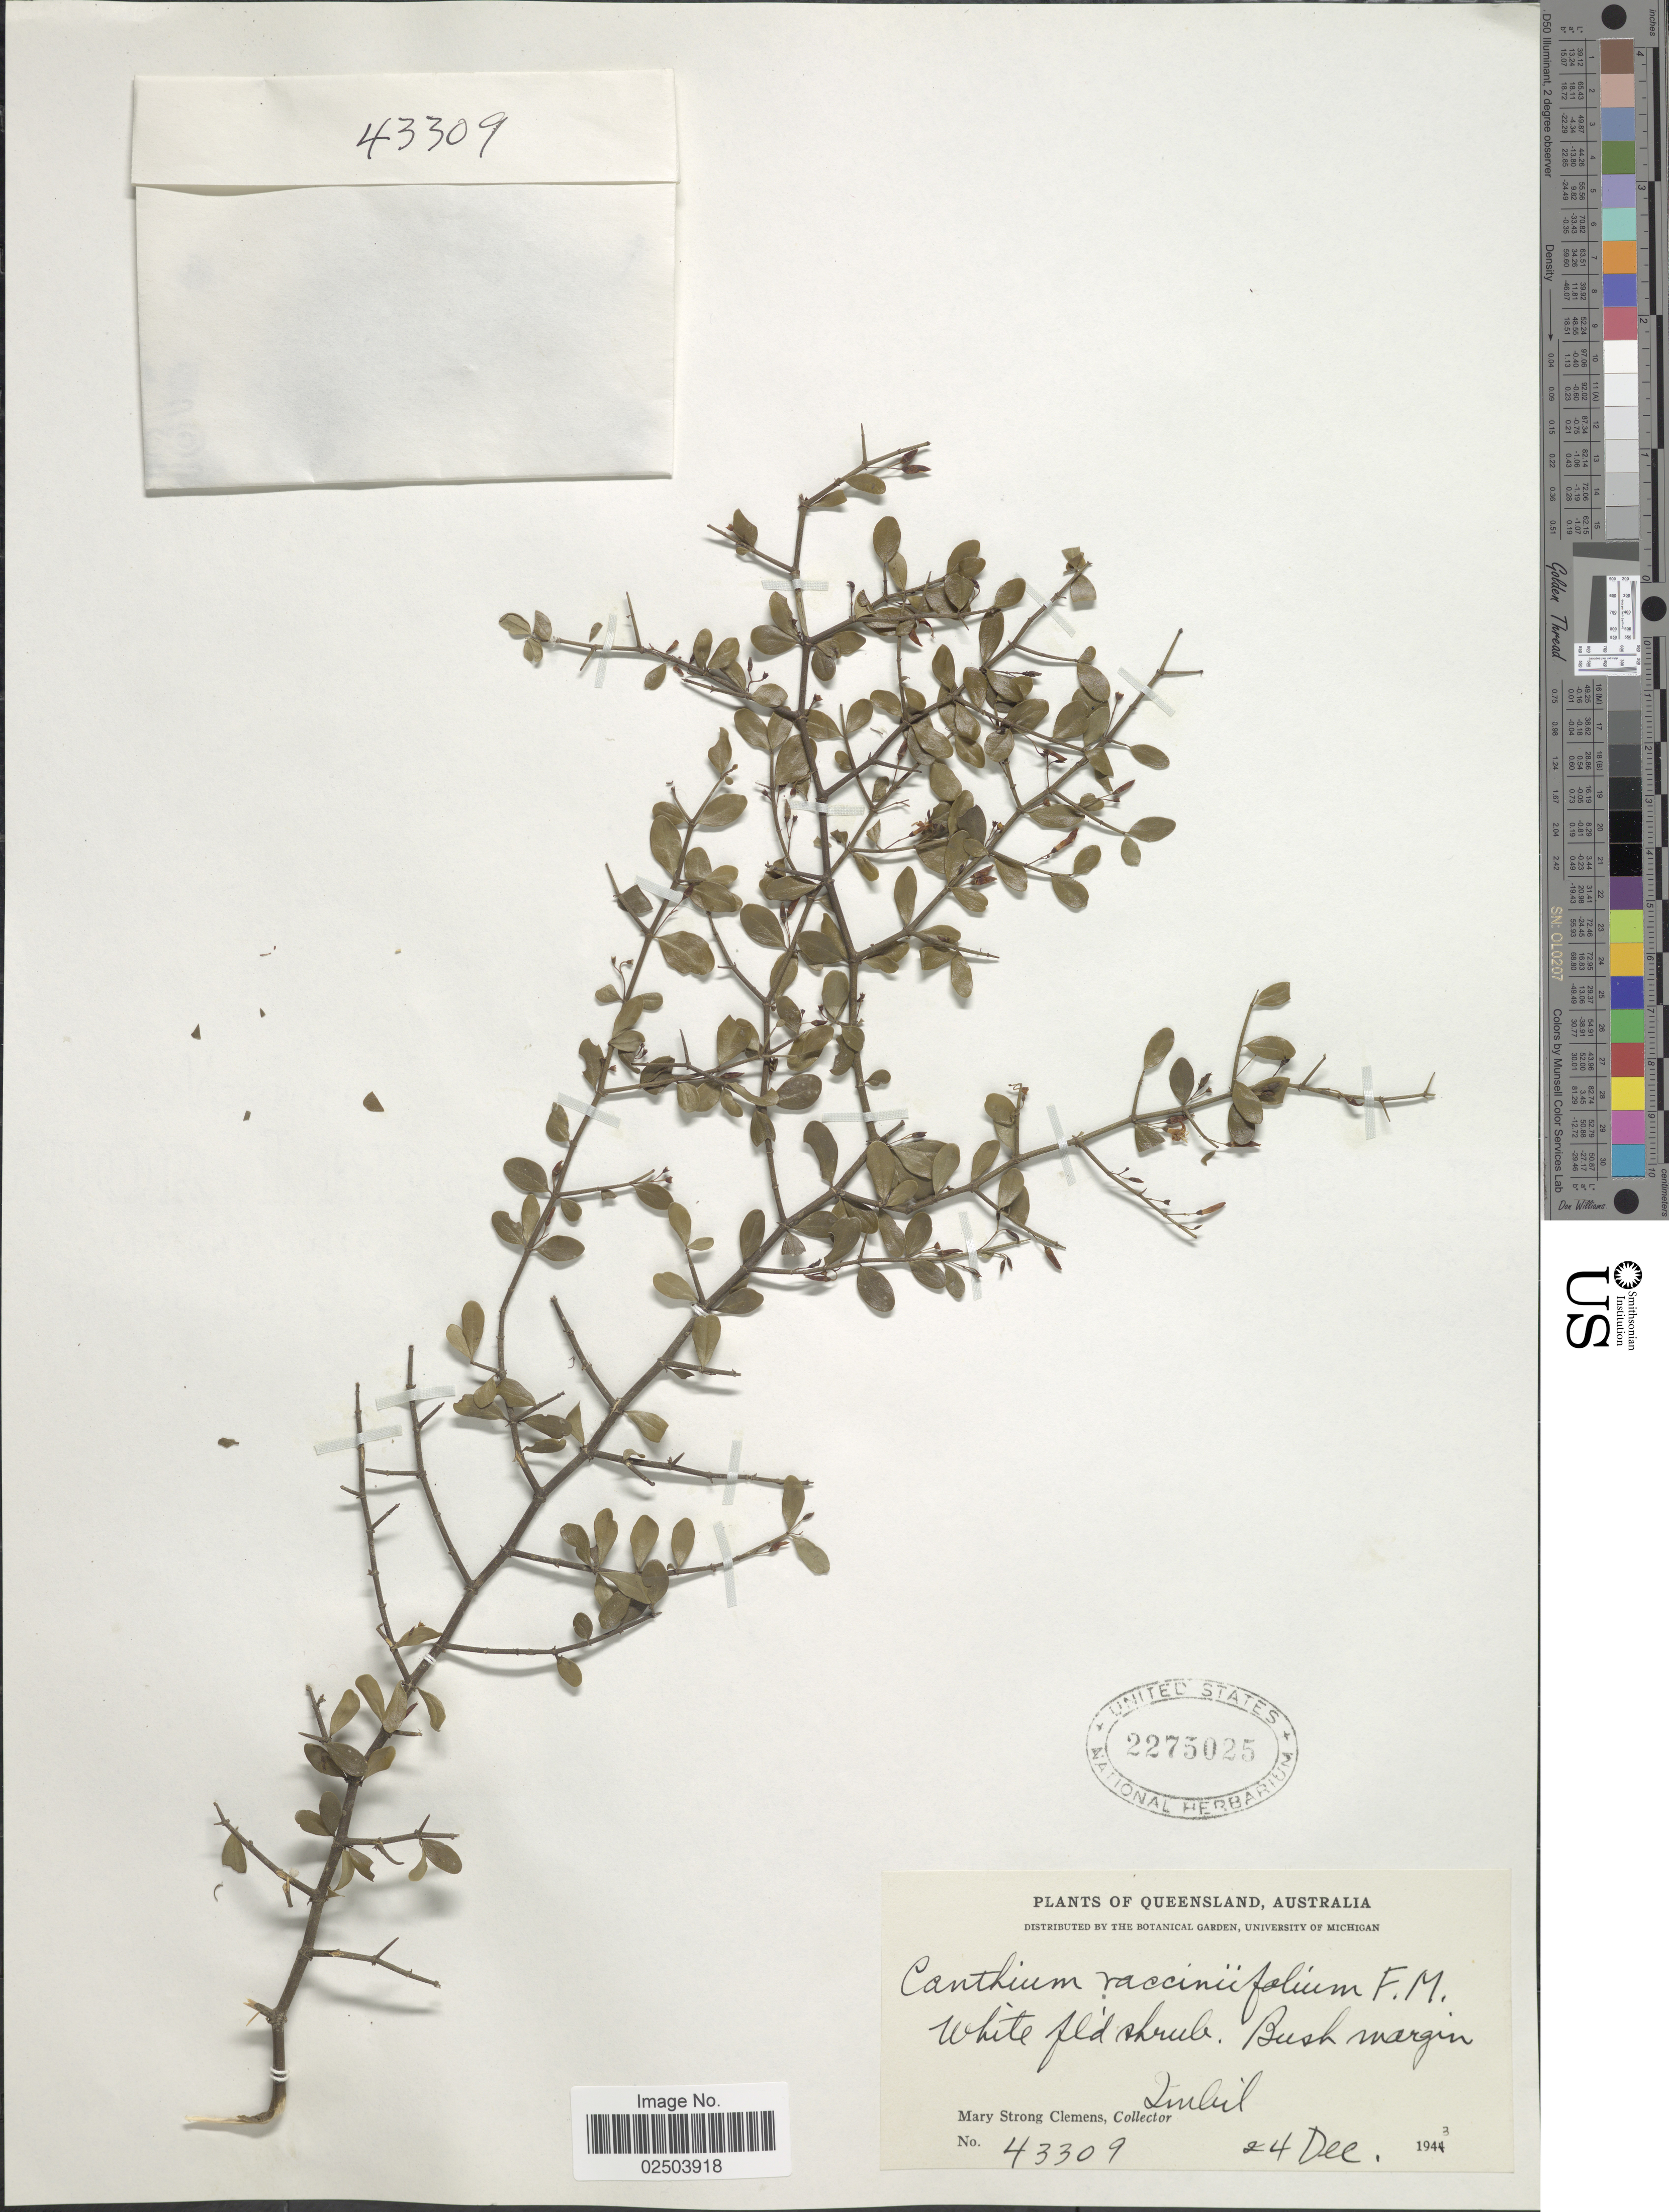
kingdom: Plantae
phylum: Tracheophyta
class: Magnoliopsida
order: Gentianales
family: Rubiaceae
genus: Everistia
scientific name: Everistia vacciniifolia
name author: (F. Muell.) S. T. Reynolds & R.J.F. Hend.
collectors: M. S. Clemens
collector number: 43309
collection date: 1943-12-24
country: Australia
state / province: Queensland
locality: Imbil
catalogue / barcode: US 2275025